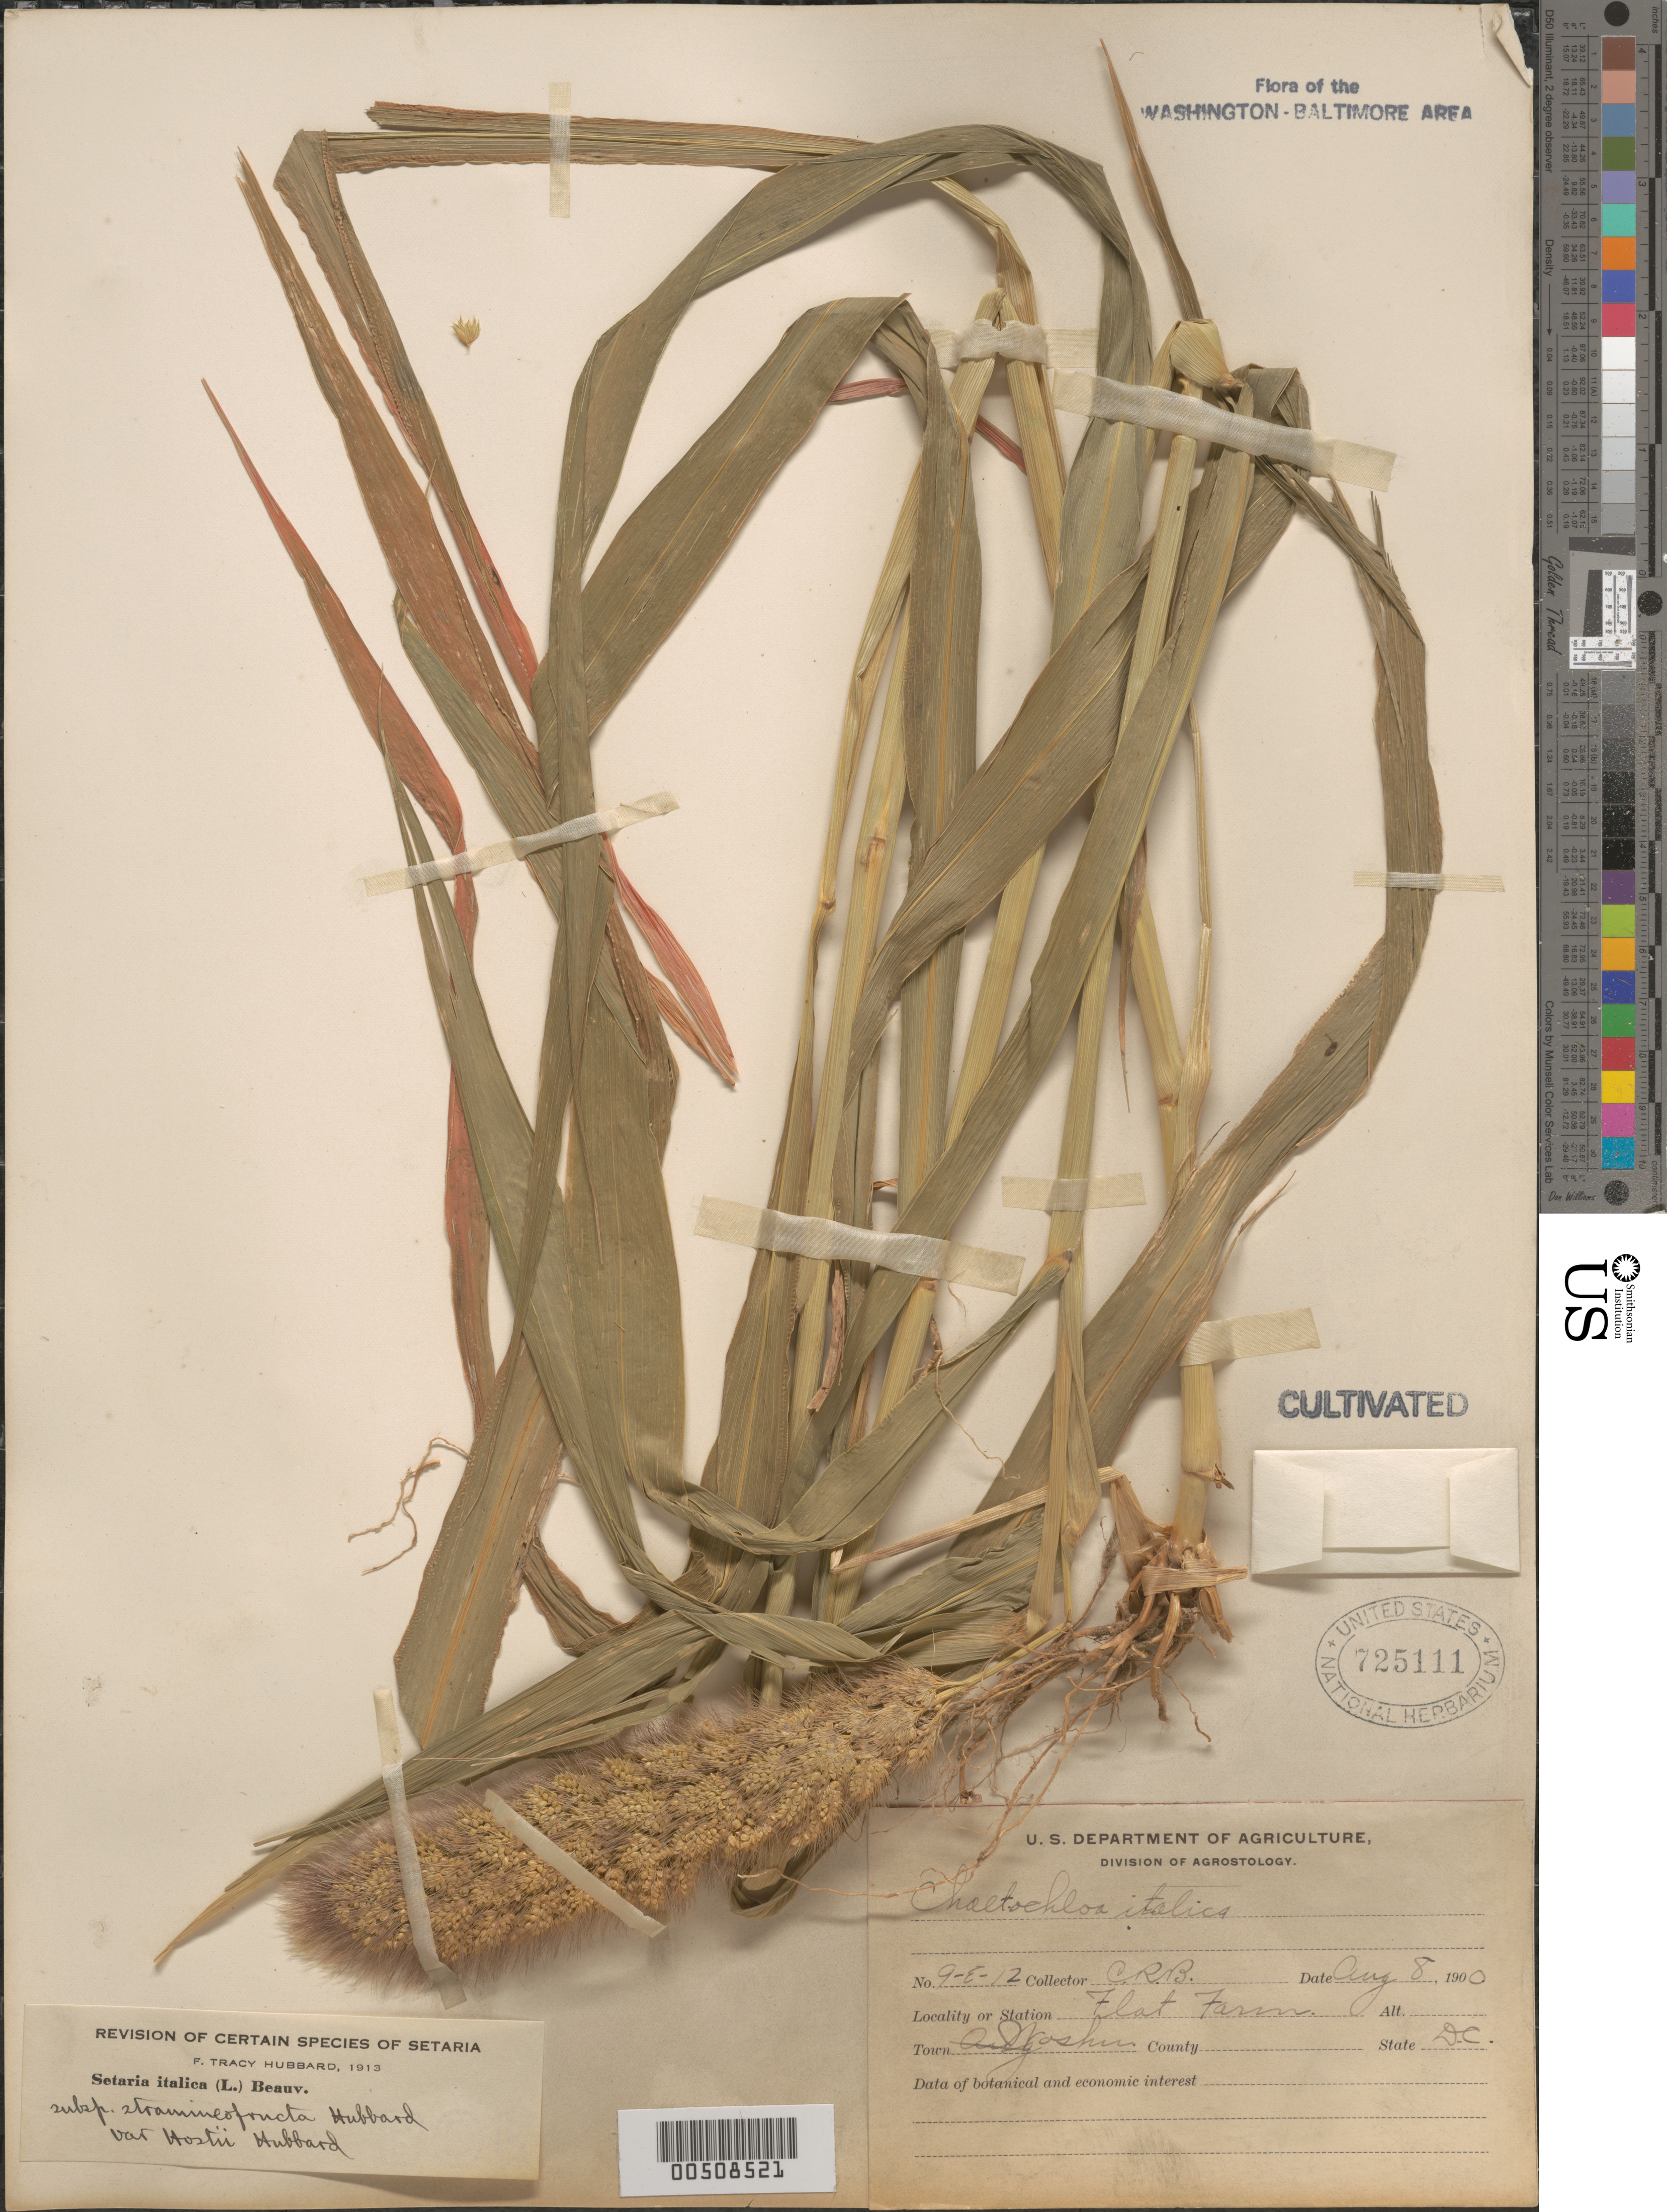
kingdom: Plantae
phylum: Tracheophyta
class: Liliopsida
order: Poales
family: Poaceae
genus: Setaria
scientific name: Setaria italica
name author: (L.) P. Beauv.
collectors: C. R. Ball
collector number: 9-E- 12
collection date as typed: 08 Aug 1900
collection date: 1900-08-08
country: United States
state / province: District of Columbia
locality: Flat Farm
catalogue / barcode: US 725111